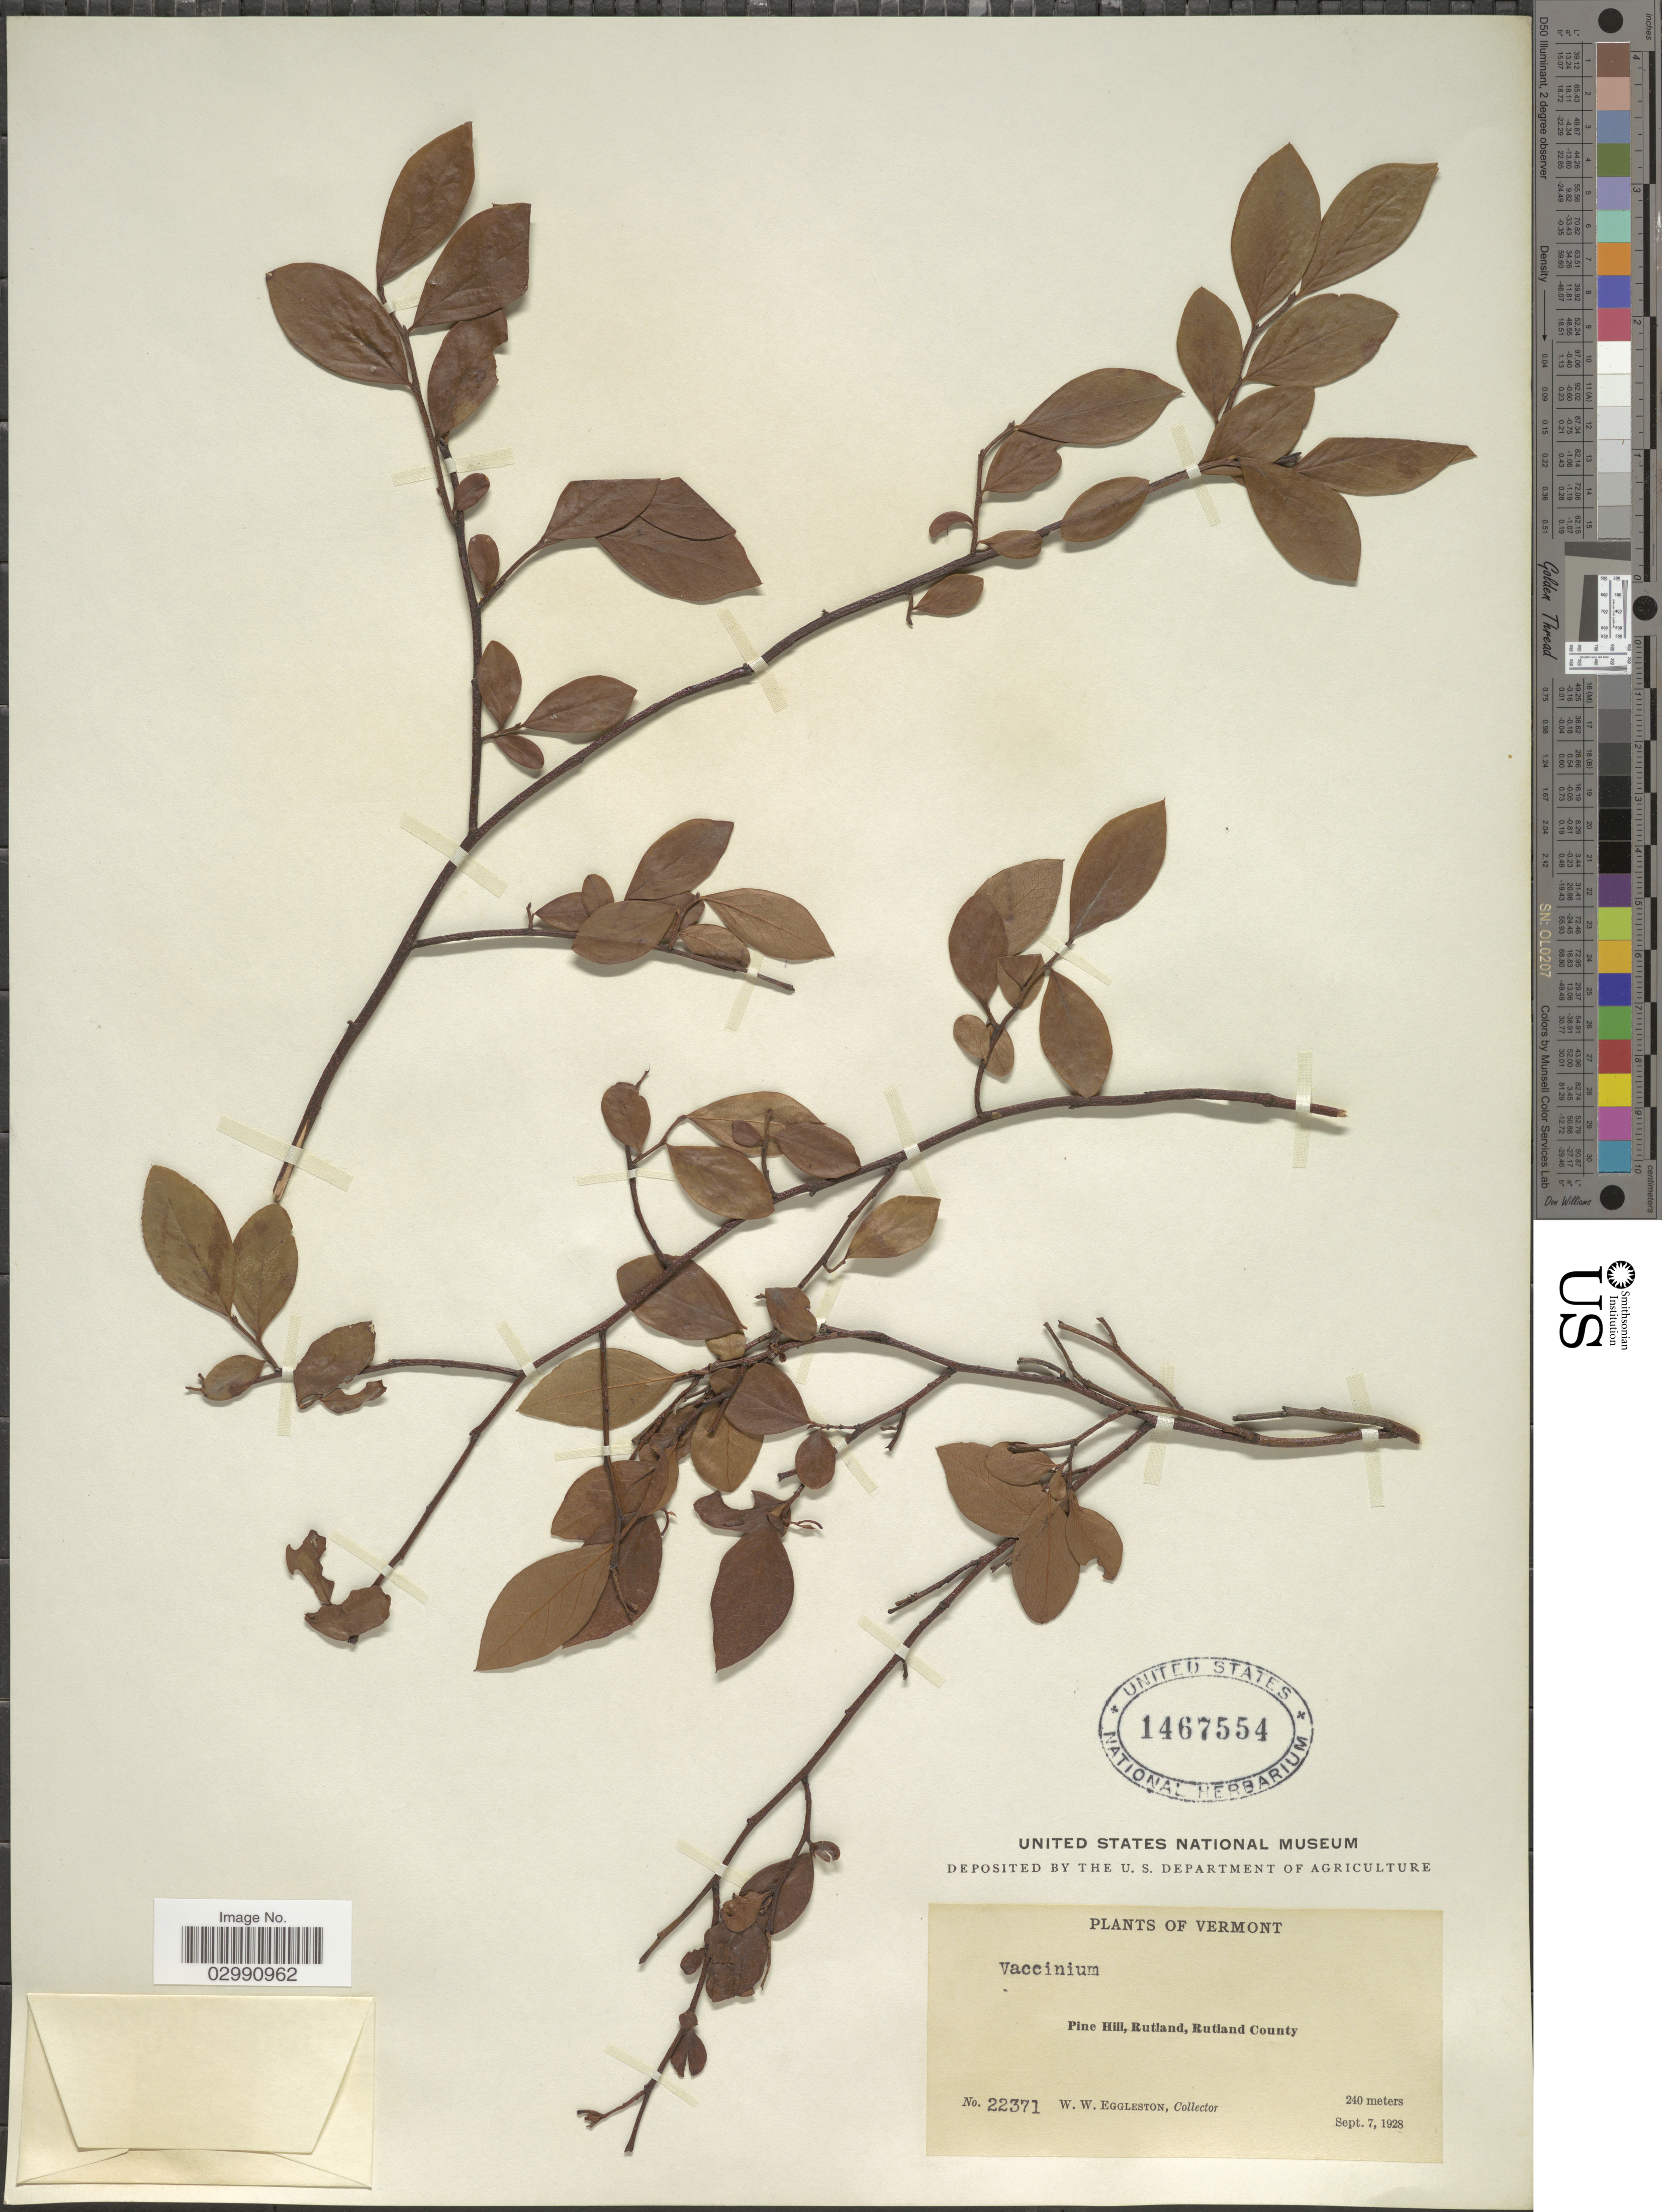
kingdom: Plantae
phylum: Tracheophyta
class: Magnoliopsida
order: Ericales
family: Ericaceae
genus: Vaccinium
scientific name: Vaccinium sp.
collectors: W. W. Eggleston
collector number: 22371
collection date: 1928-09-07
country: United States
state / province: Vermont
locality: Pine Hill, Butland, Rutland County.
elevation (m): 240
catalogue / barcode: US 1467554